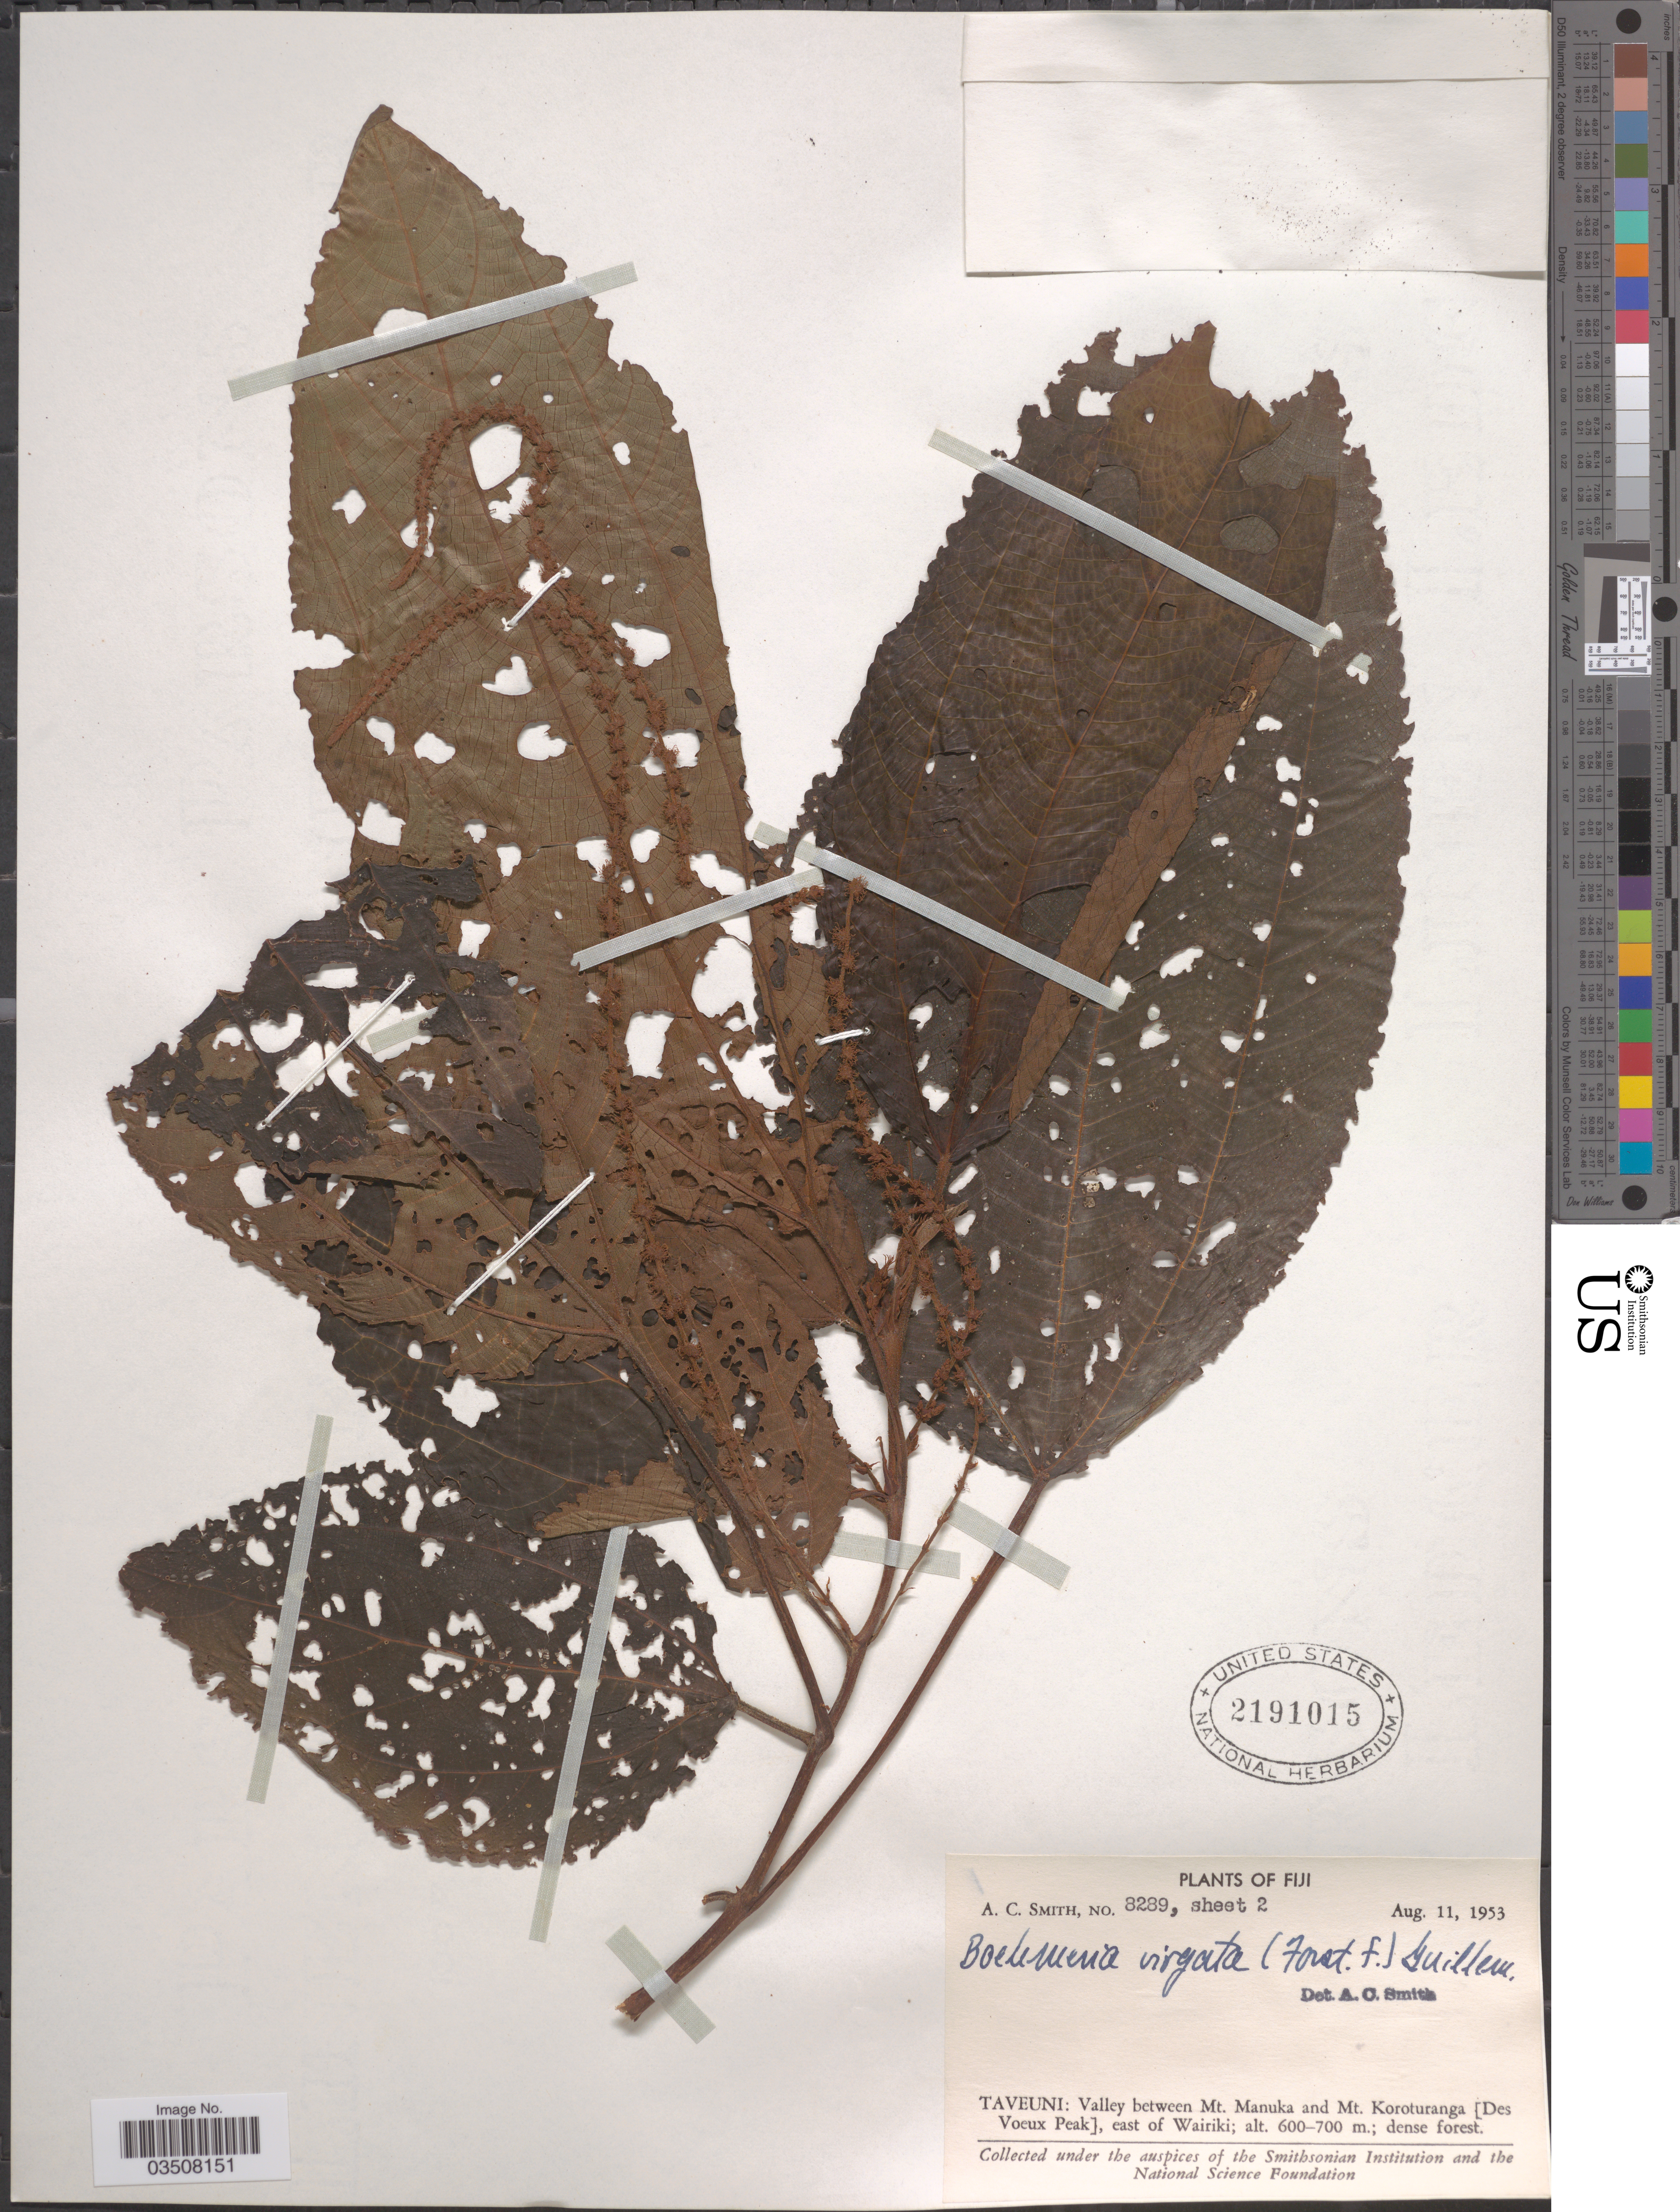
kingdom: Plantae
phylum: Tracheophyta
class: Magnoliopsida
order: Rosales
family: Urticaceae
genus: Boehmeria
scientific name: Boehmeria virgata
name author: (G. Forst.) Guill.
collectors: A. C. Smith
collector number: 8289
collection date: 1953-08-11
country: Fiji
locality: Taveuni: Valley between Mt. Manuka and Mt. Koroturanga [Des Voeux Peak], east of Wairiki.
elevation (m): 600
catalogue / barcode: US 2191015